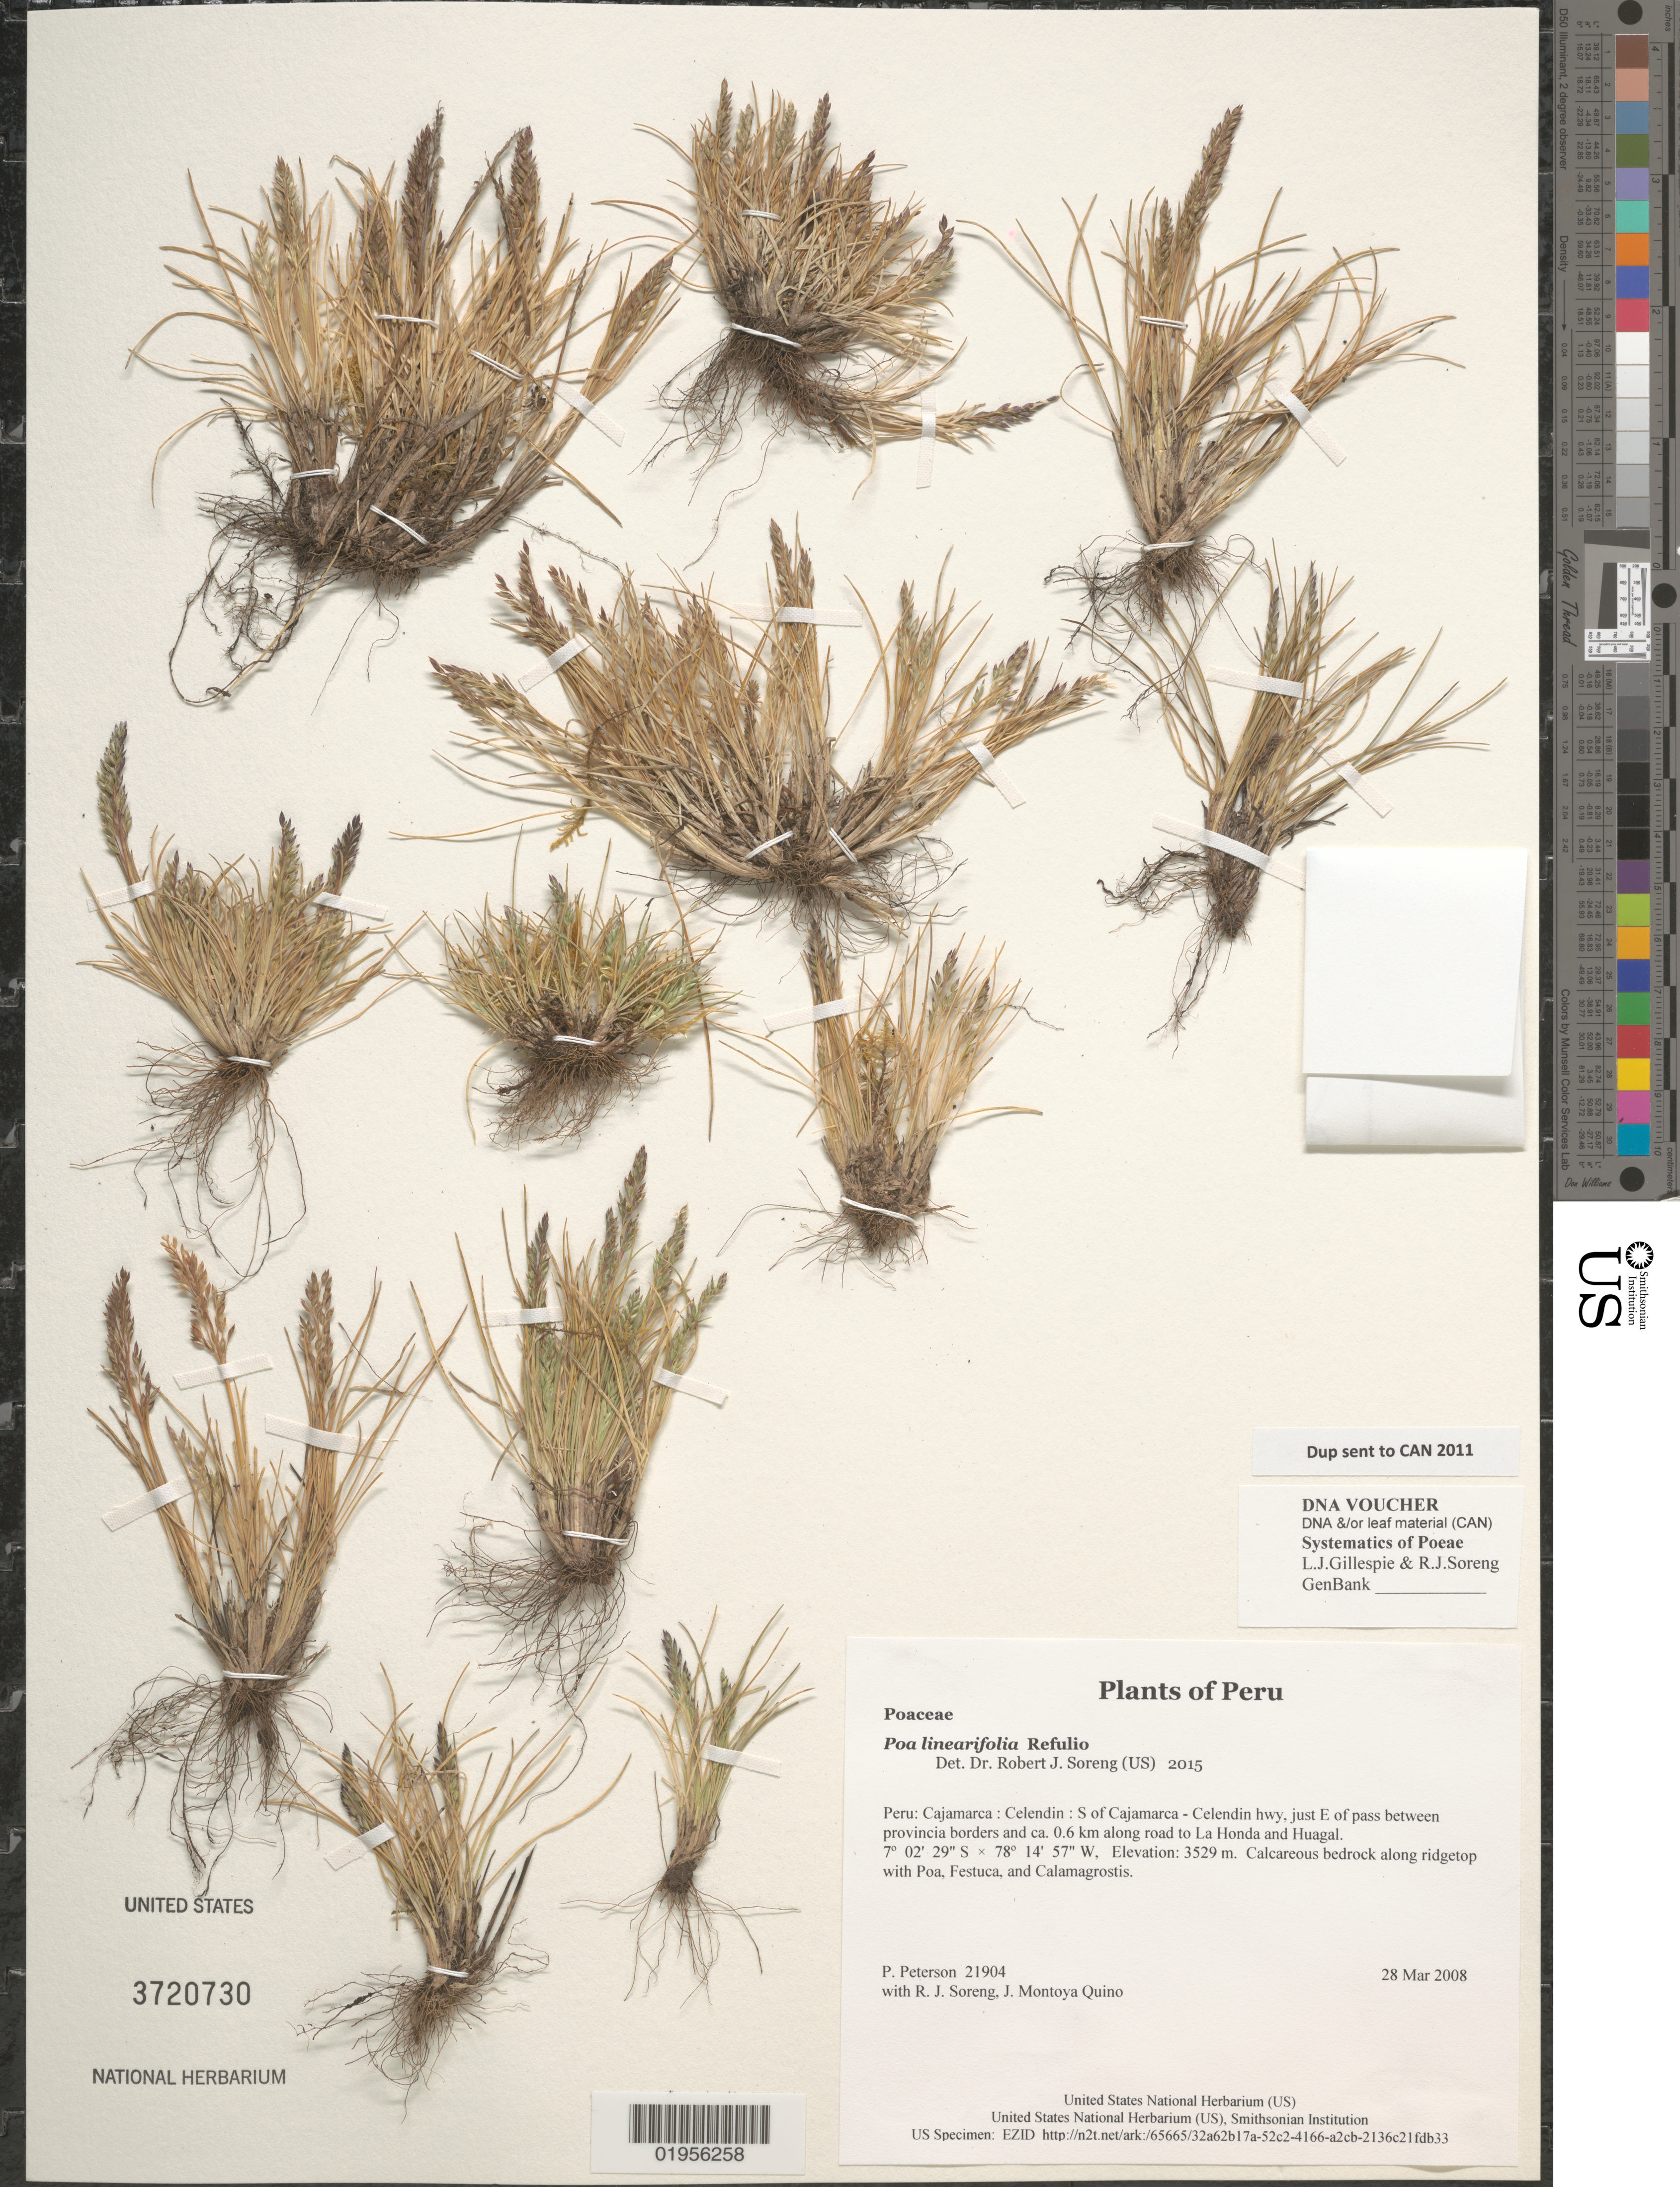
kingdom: Plantae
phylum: Tracheophyta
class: Liliopsida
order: Poales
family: Poaceae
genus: Poa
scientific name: Poa linearifolia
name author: Refulio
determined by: Soreng, Robert J., Research Associate (BOT), Smithsonian Institution - National Museum of Natural History (UNITED STATES)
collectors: P. M. Peterson, R. J. Soreng & J. Montoya Quino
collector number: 21904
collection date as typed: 28 Mar 2008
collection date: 2008-03-28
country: Peru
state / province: Cajamarca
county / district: Celendín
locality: S of Cajamarca - Celendin hwy, just E of pass between provincia borders and ca. 0.6 km along road to La Honda and Huagal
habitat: Calcareous bedrock along ridgetop with Poa, Festuca, and Calamagrostis.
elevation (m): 3529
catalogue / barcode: US 3720730